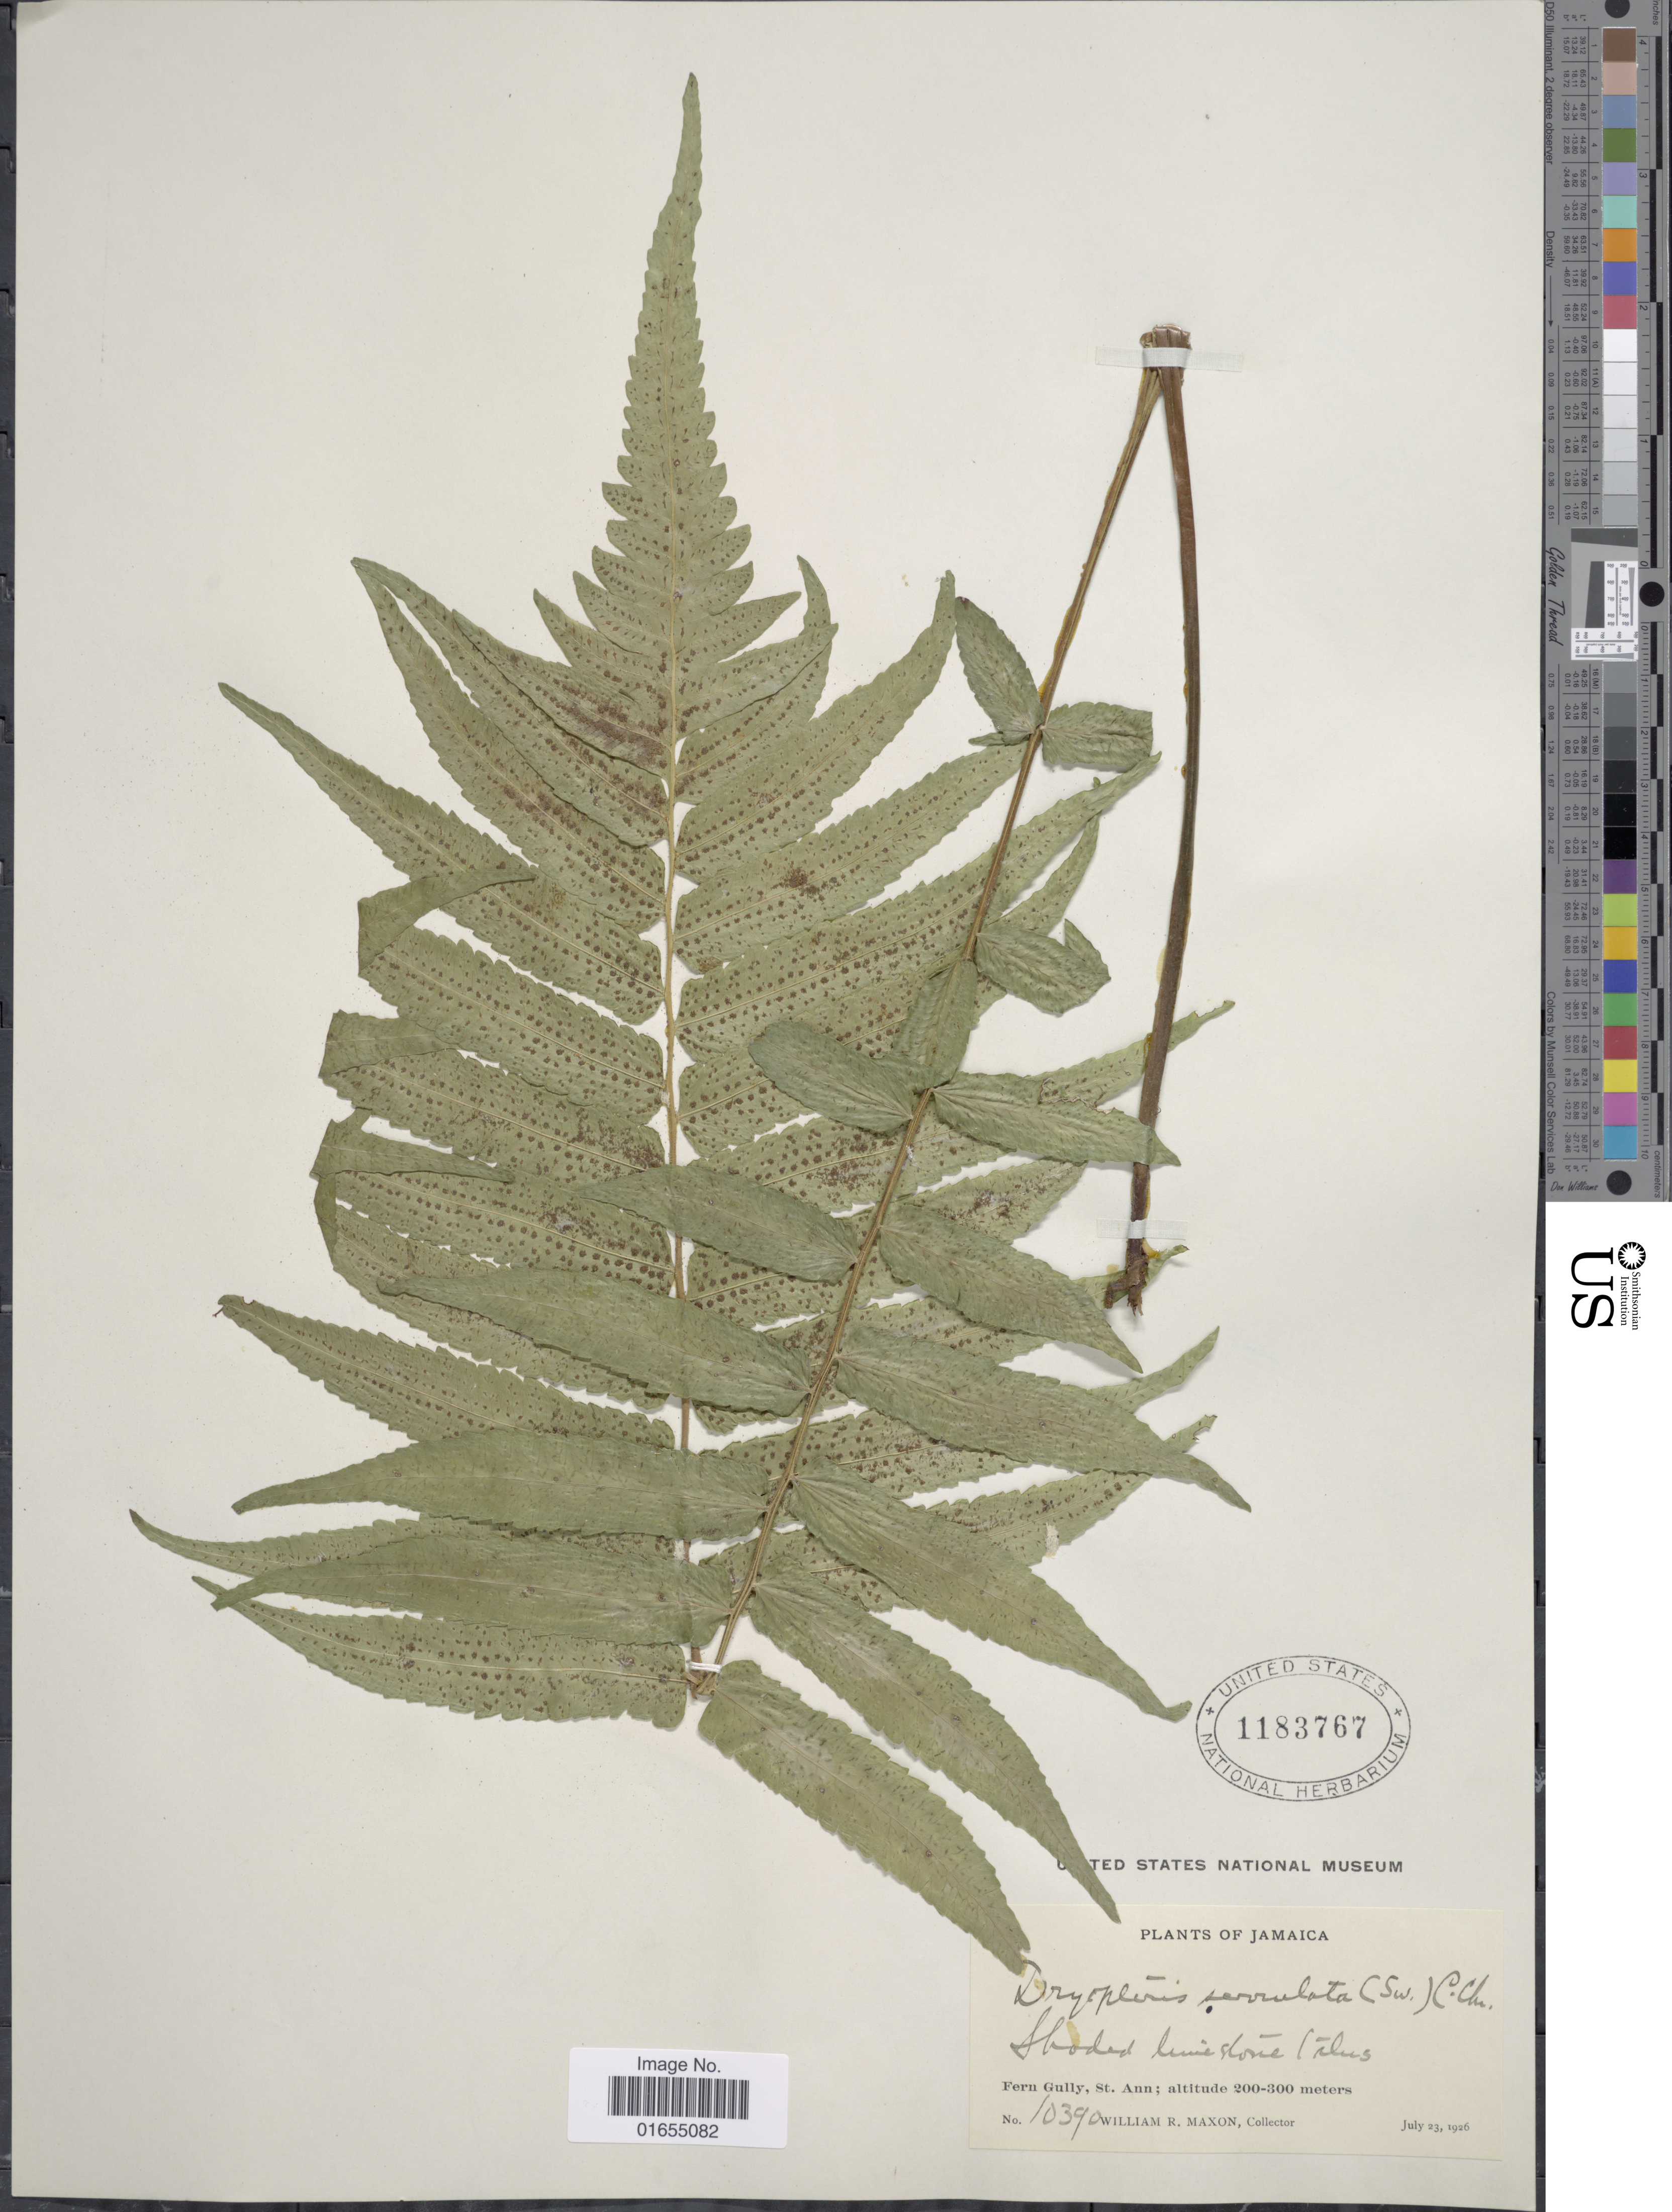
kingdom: Plantae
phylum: Tracheophyta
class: Polypodiopsida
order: Polypodiales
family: Thelypteridaceae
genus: Goniopteris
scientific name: Goniopteris serrulata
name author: (Sw.) J. Sm.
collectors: W. R. Maxon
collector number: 10390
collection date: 1926-07-23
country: Jamaica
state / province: Saint Ann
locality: Fern Gully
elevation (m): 200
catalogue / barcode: US 1183767